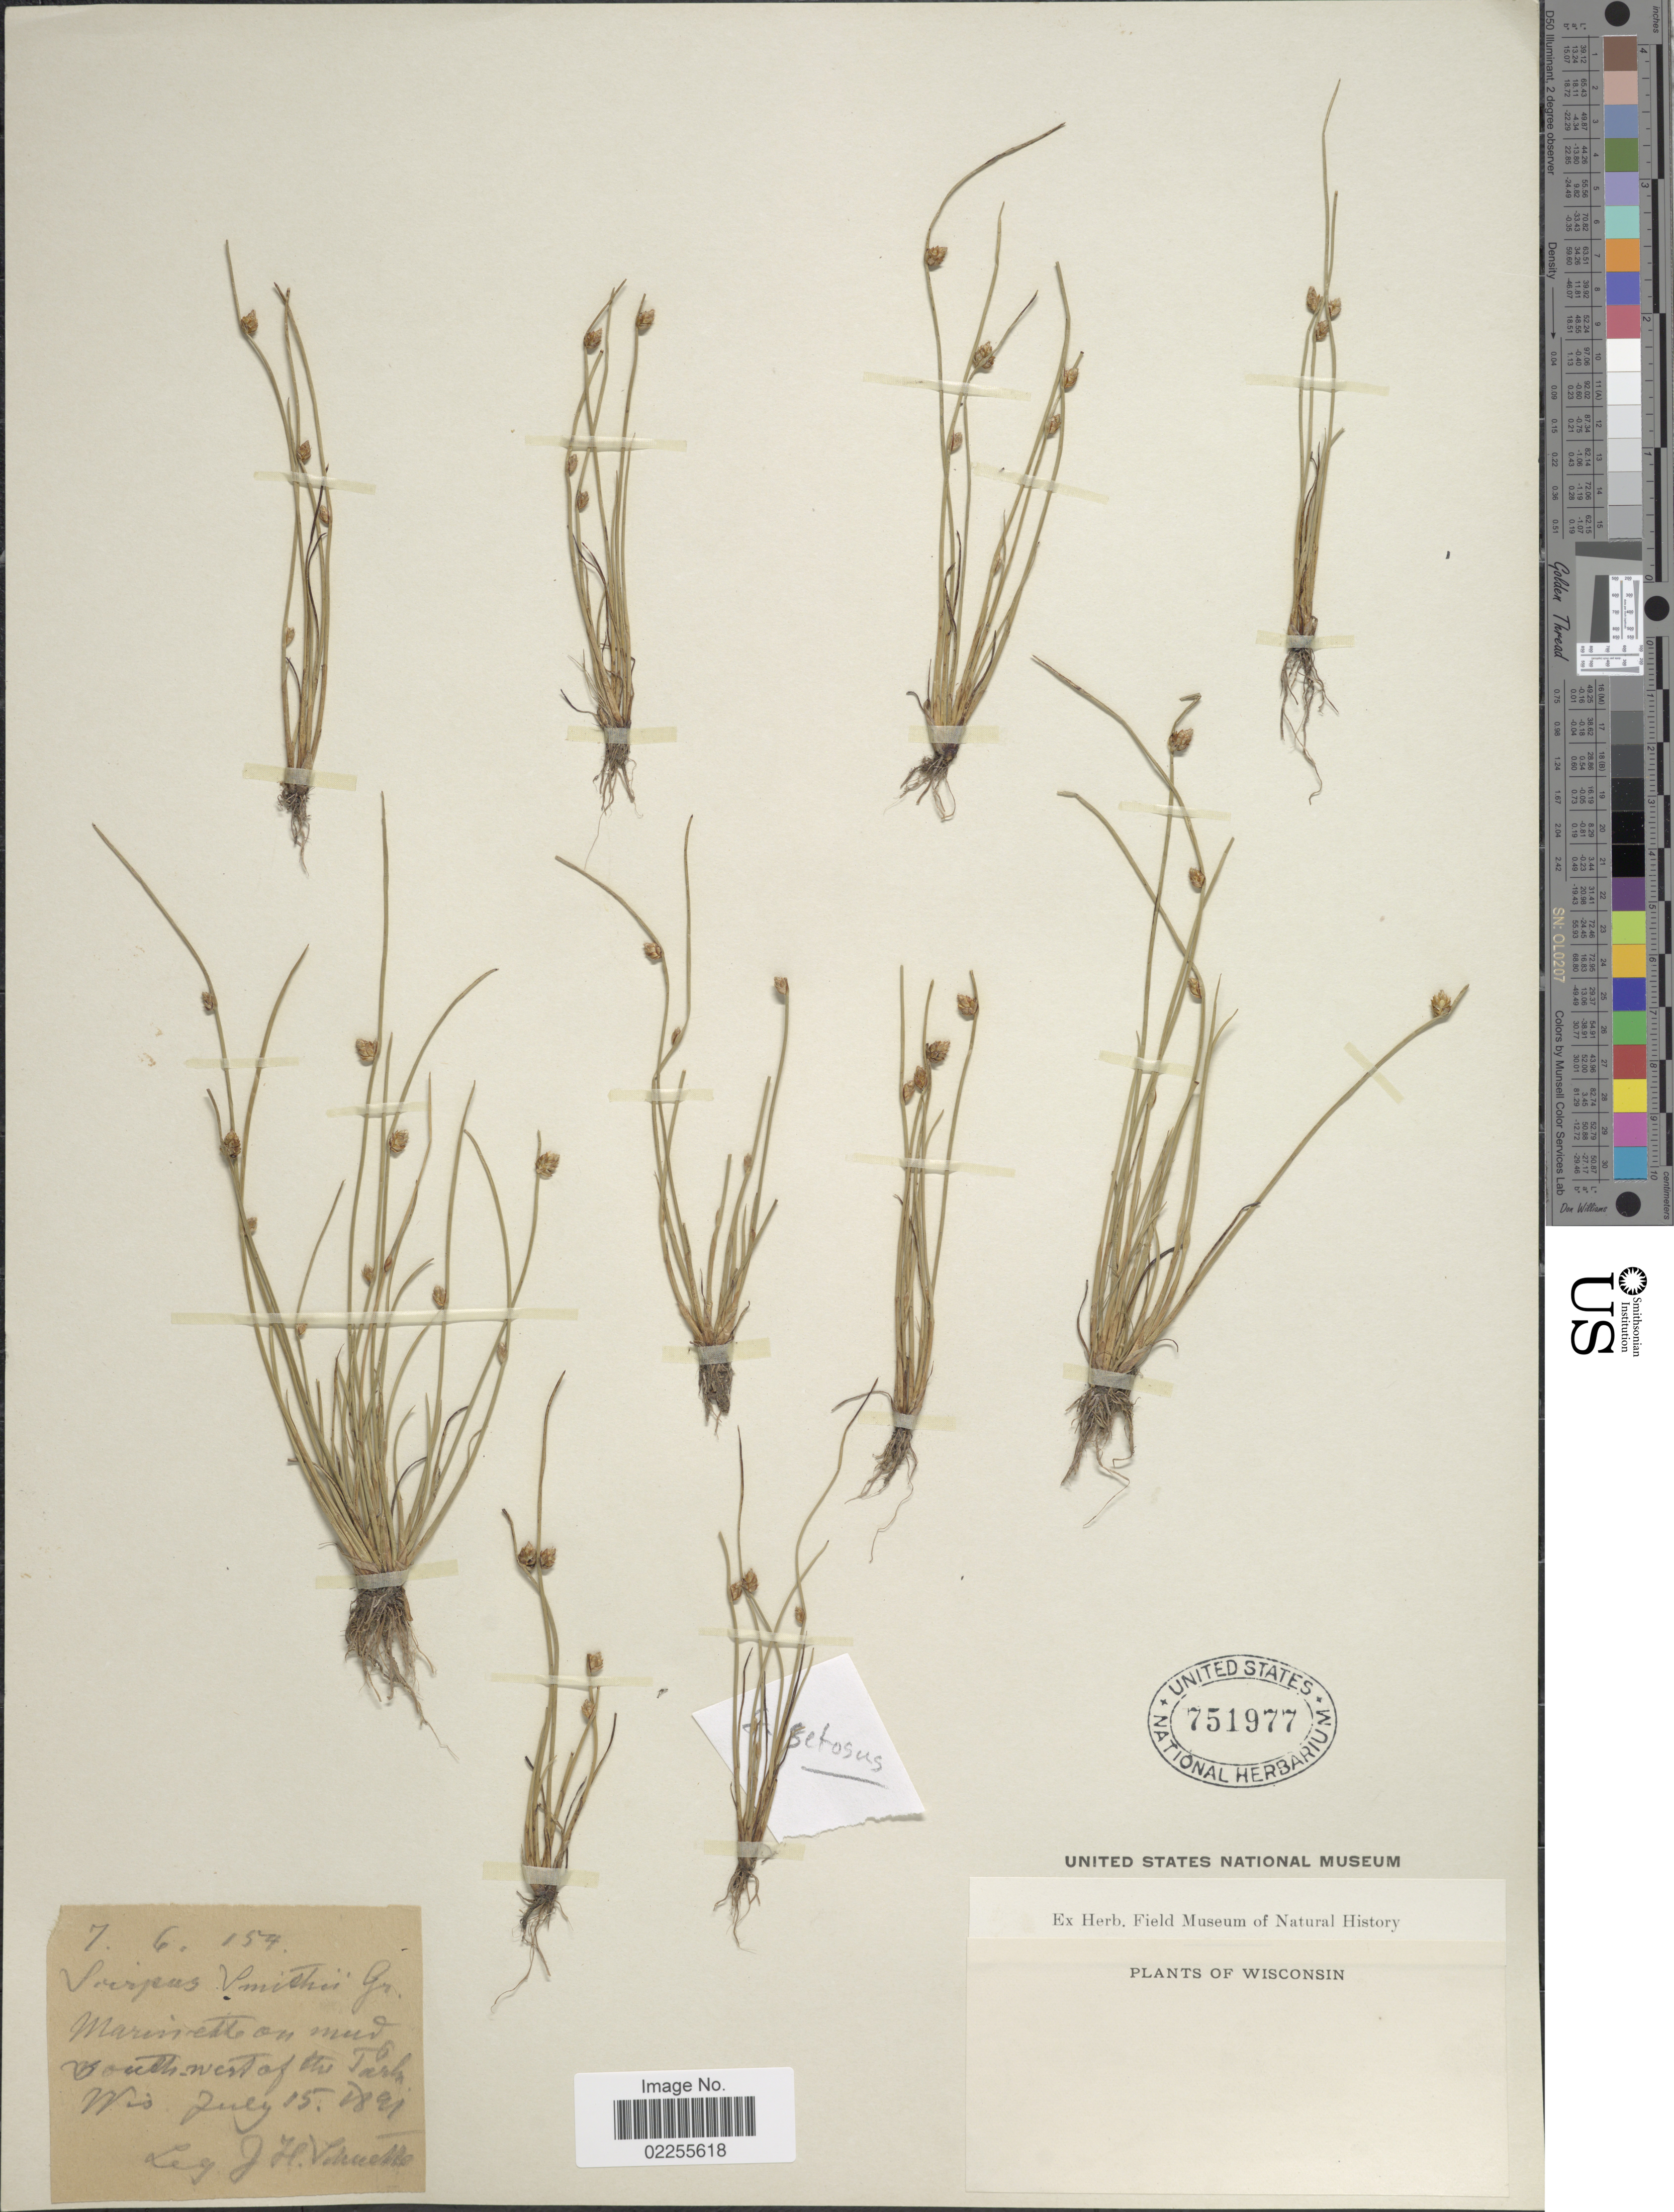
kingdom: Plantae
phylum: Tracheophyta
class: Liliopsida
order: Poales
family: Cyperaceae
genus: Schoenoplectus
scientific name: Schoenoplectus smithii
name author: (A. Gray) Soják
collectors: J. H. Schuette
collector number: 7.6.154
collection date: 1891-07-15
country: United States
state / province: Wisconsin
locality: Marinette on mud, south-west of the Park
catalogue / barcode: US 751977